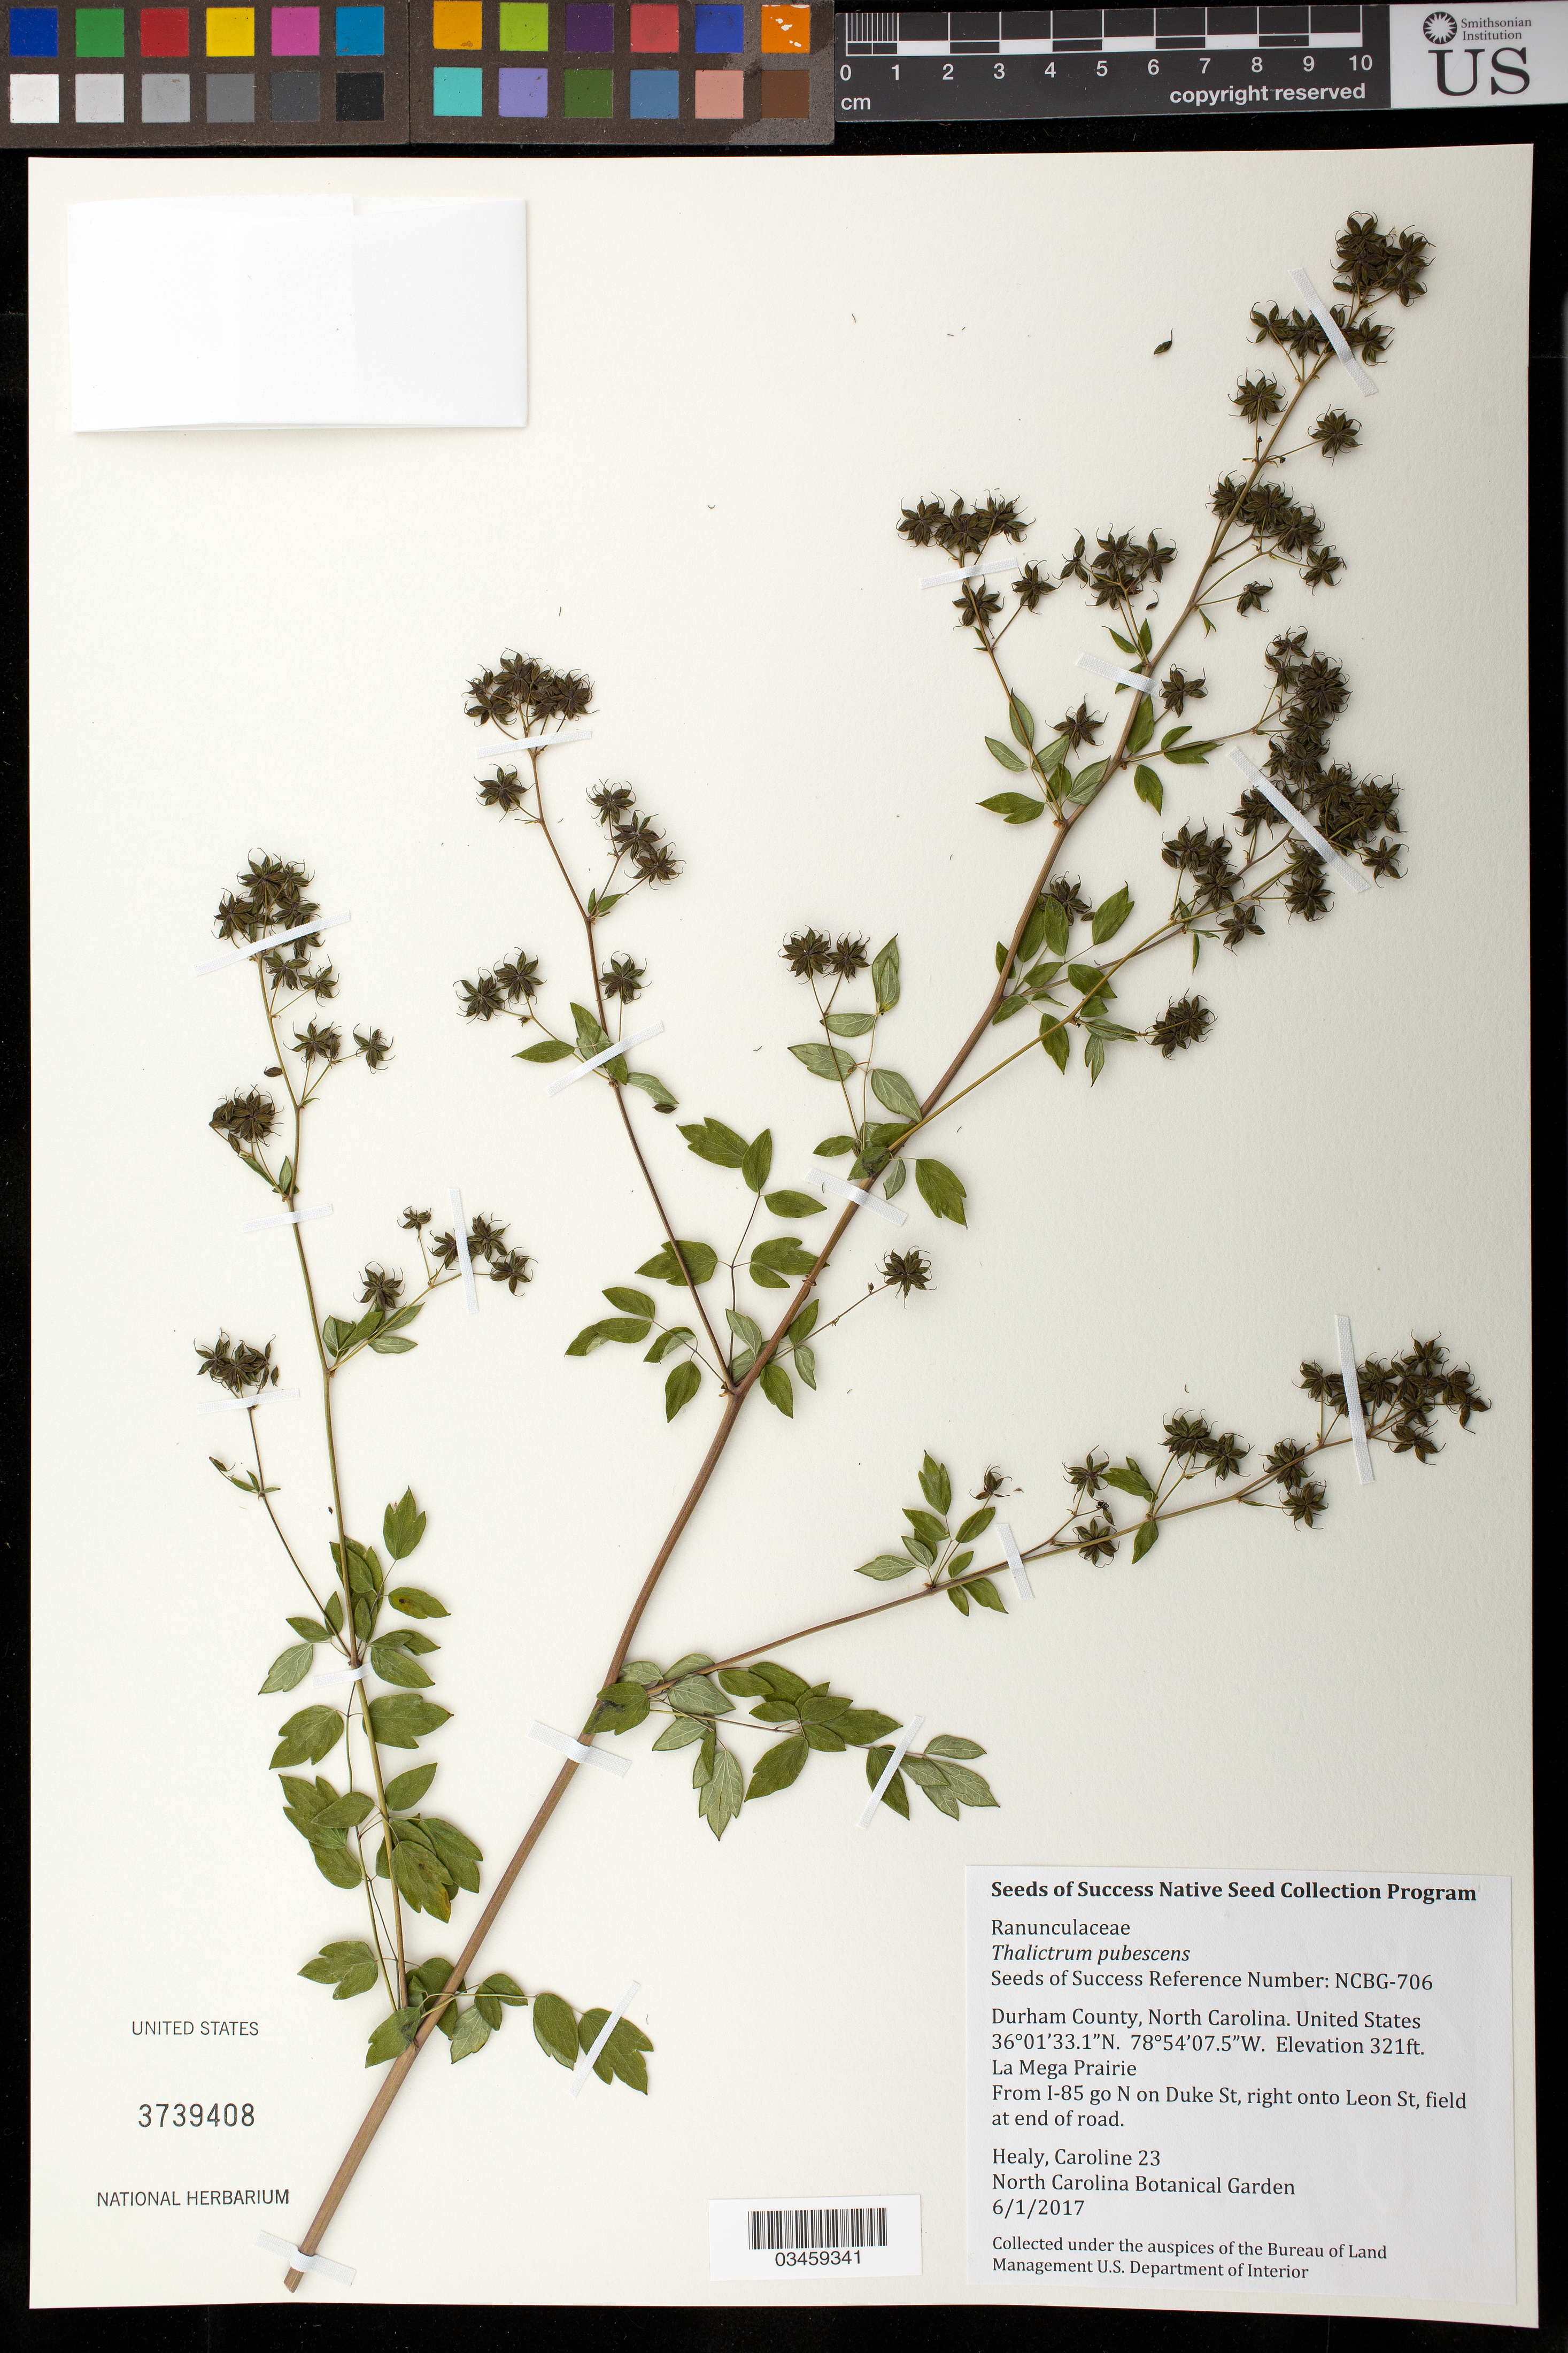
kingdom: Plantae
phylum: Tracheophyta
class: Magnoliopsida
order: Ranunculales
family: Ranunculaceae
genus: Thalictrum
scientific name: Thalictrum pubescens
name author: Pursh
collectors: C. Healy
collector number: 23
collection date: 2017-06-01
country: United States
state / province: North Carolina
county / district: Durham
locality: La Mega Prairie, from I-85 go9 N on Duke St, right onto Leon St, field at end of road.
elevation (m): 98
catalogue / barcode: US 3739408